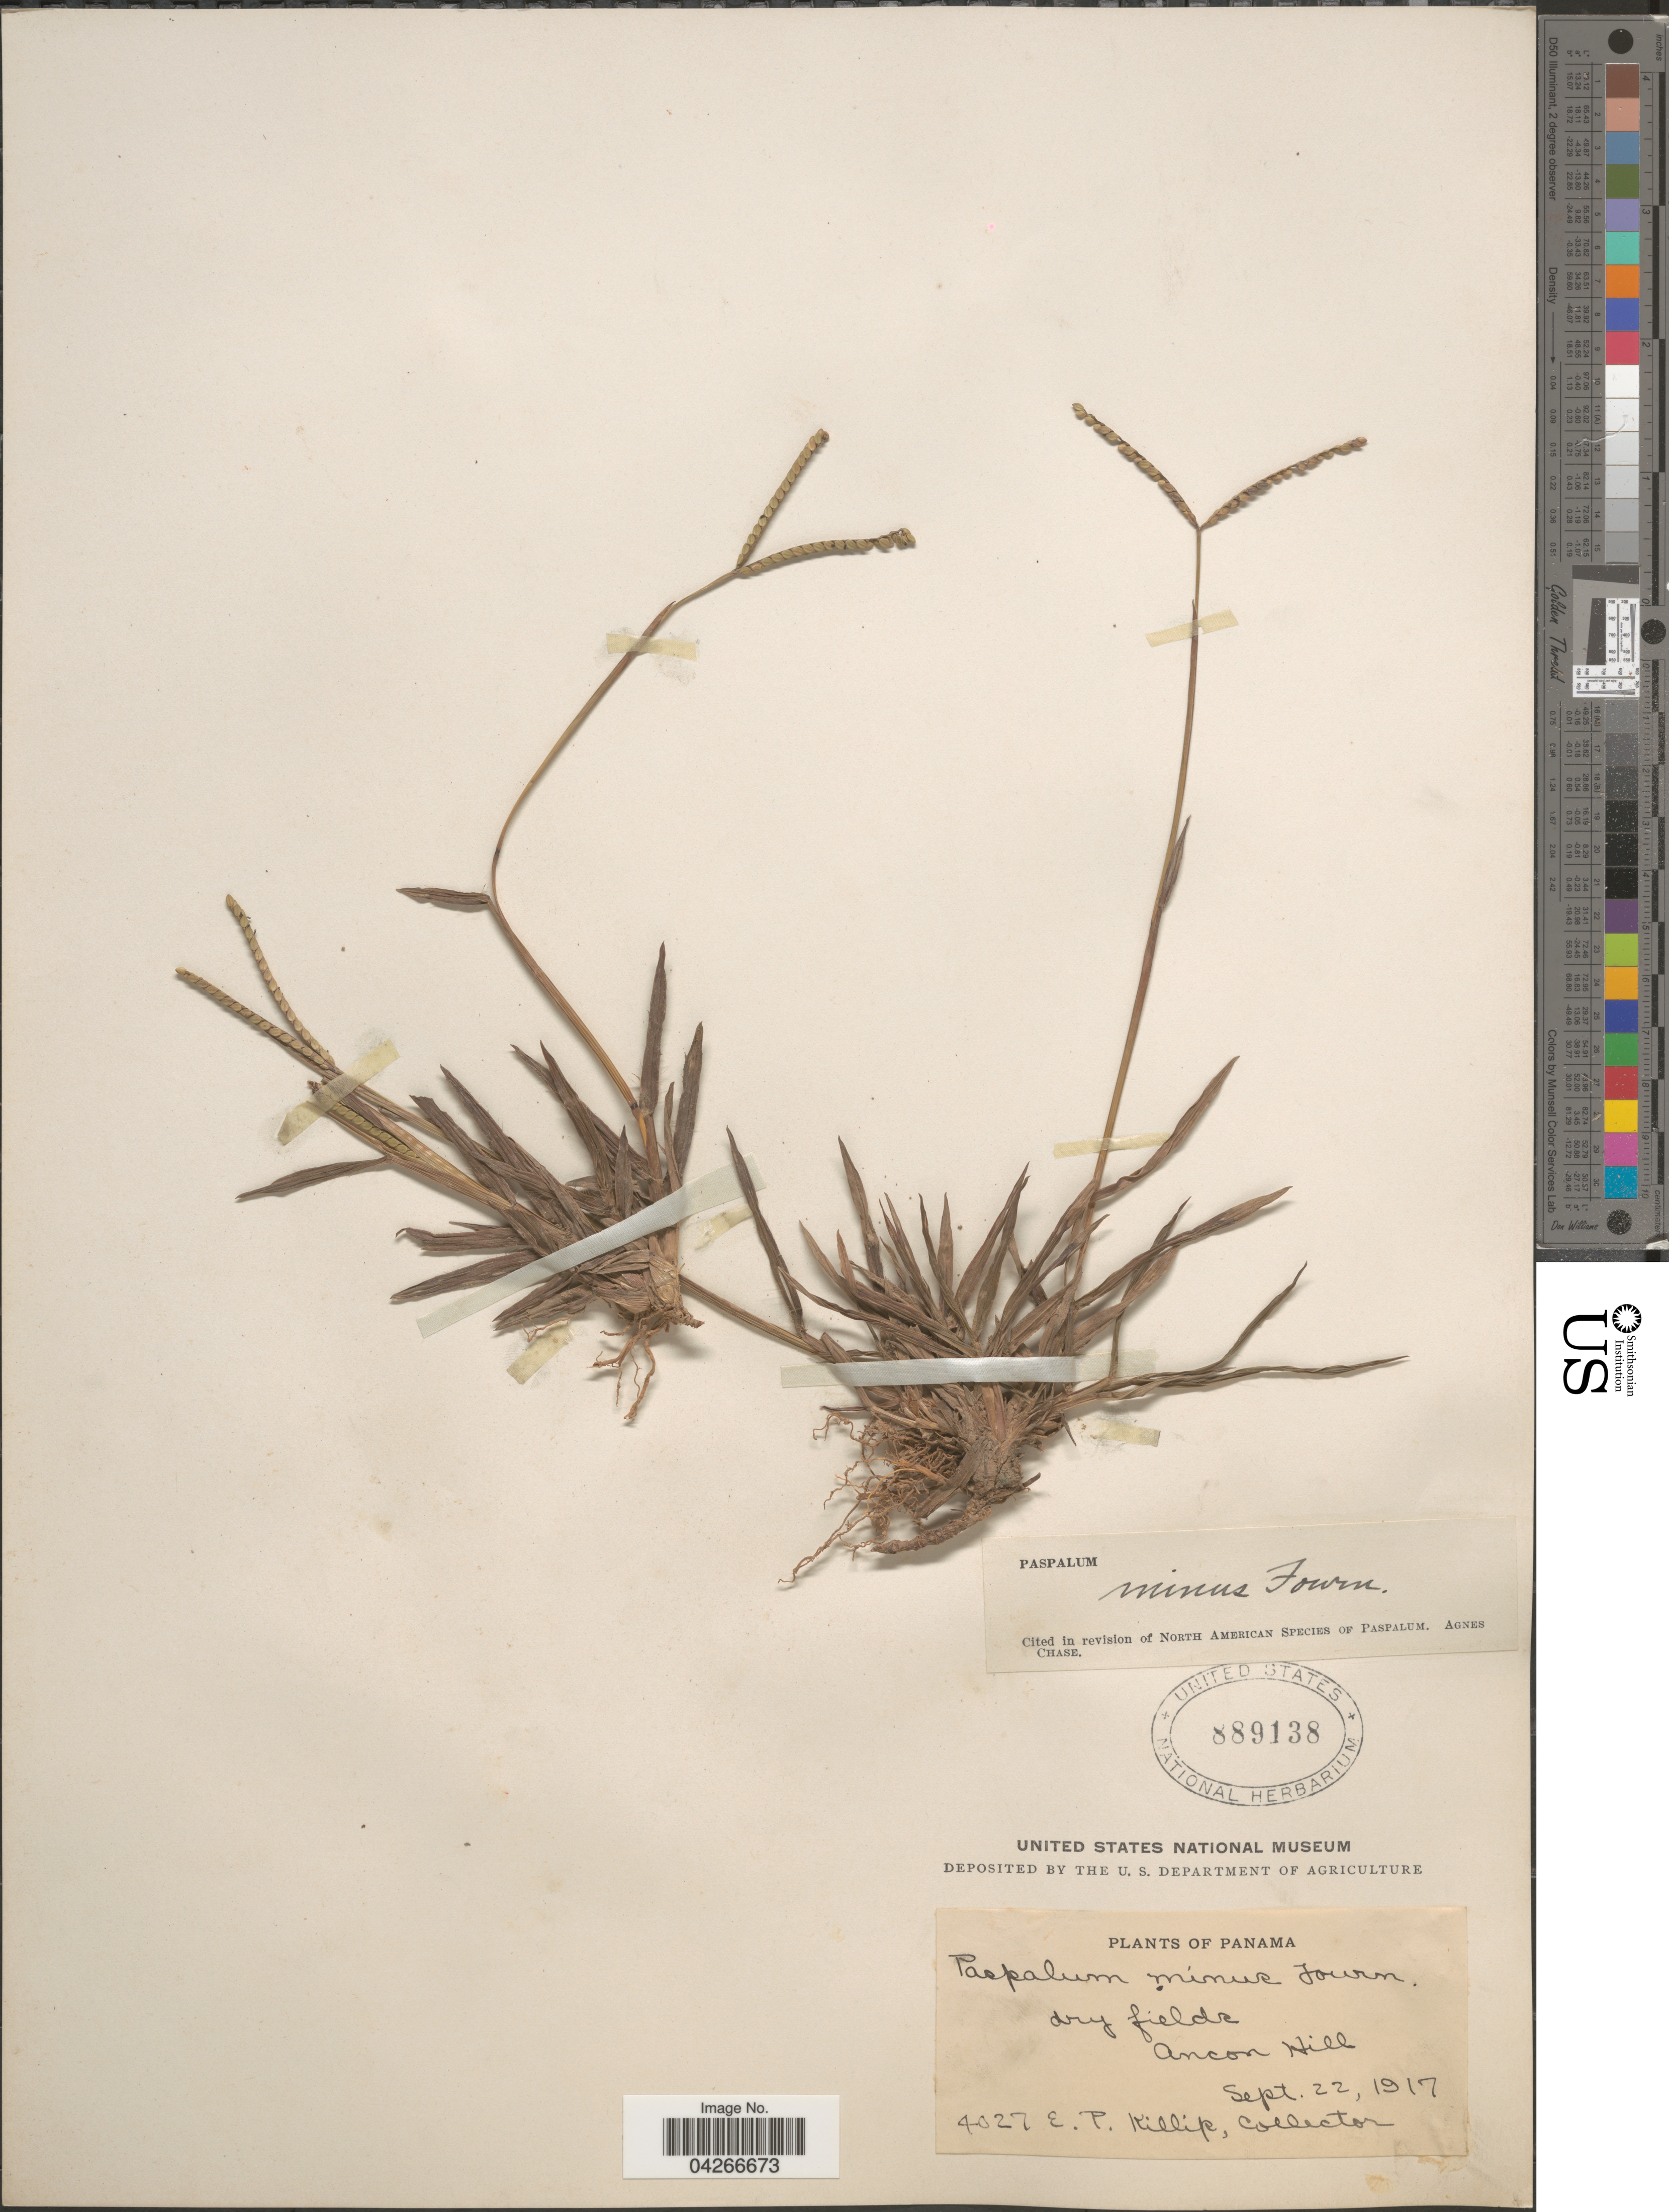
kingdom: Plantae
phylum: Tracheophyta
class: Liliopsida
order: Poales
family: Poaceae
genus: Paspalum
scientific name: Paspalum minus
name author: E. Fourn.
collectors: E. P. Killip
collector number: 4027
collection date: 1917-09-22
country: Panama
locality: Ancon Hill.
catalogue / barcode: US 889138